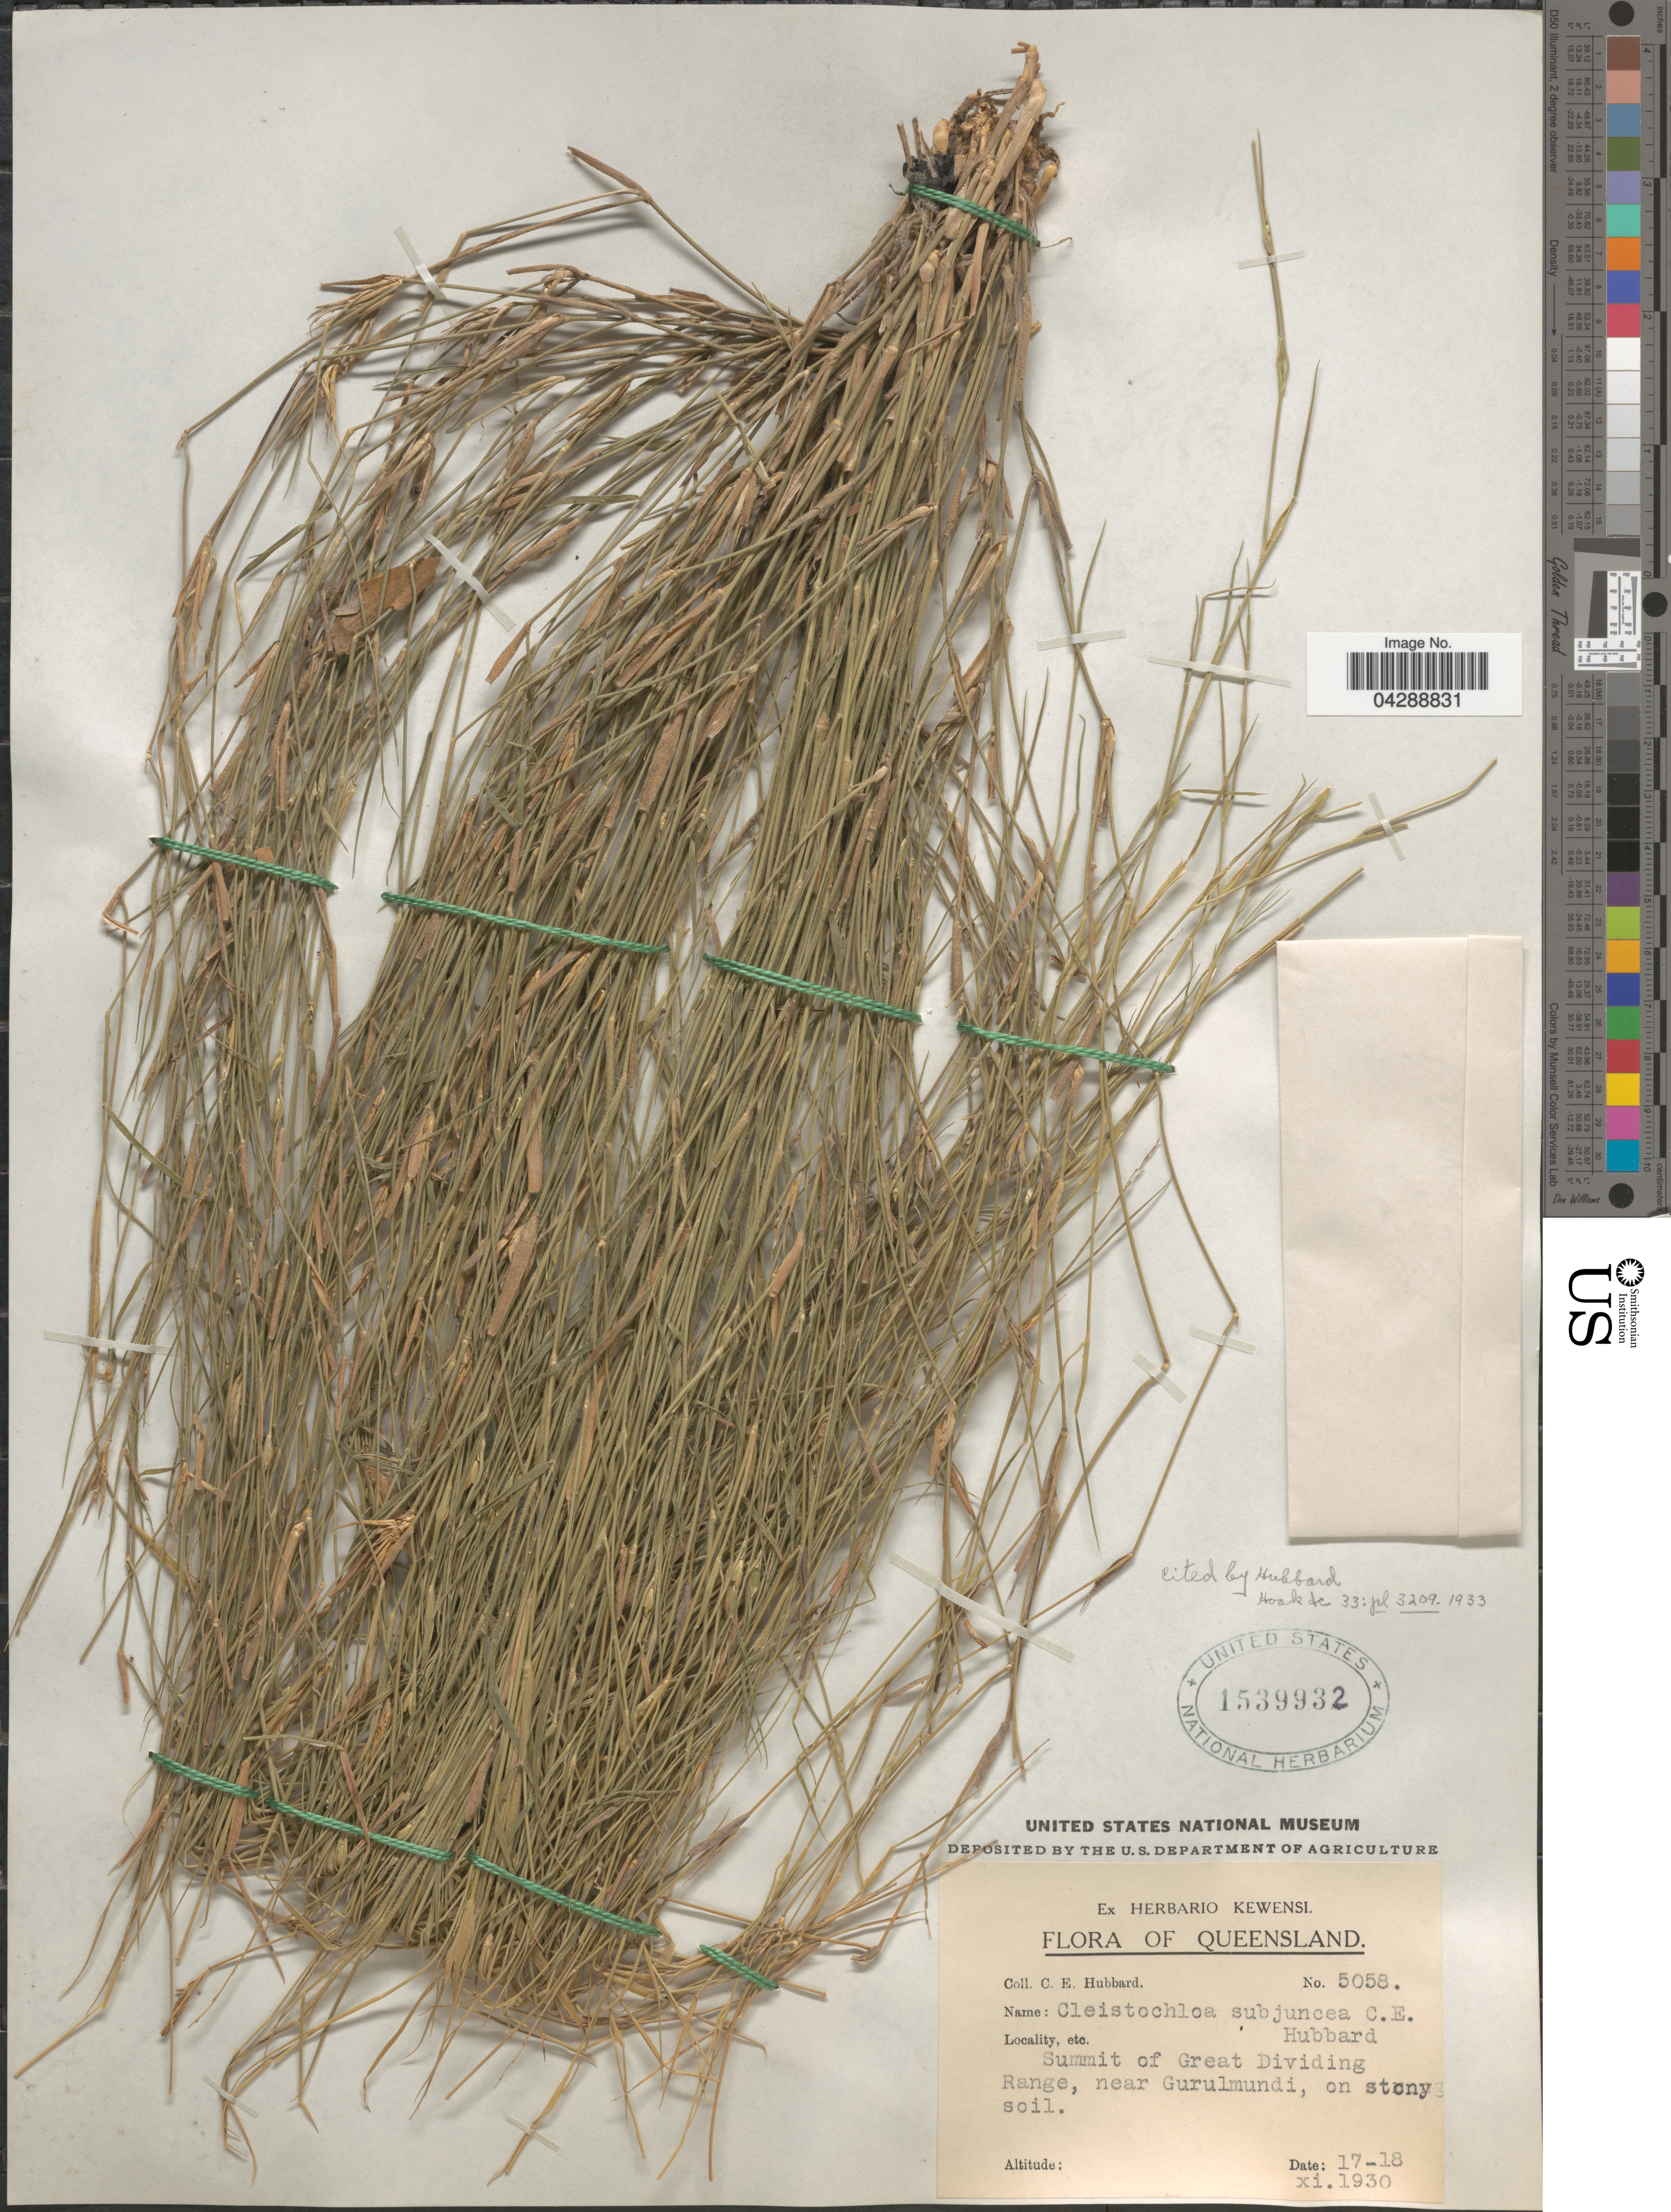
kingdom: Plantae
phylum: Tracheophyta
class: Liliopsida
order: Poales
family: Poaceae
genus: Cleistochloa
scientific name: Cleistochloa subjuncea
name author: C. E. Hubb.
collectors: C. E. Hubbard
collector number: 5058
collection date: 1930-11-17/1930-11-18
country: Australia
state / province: Queensland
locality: Summit of Great Dividing Range, near Gurulmundi, on stony soil.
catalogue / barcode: US 1539932